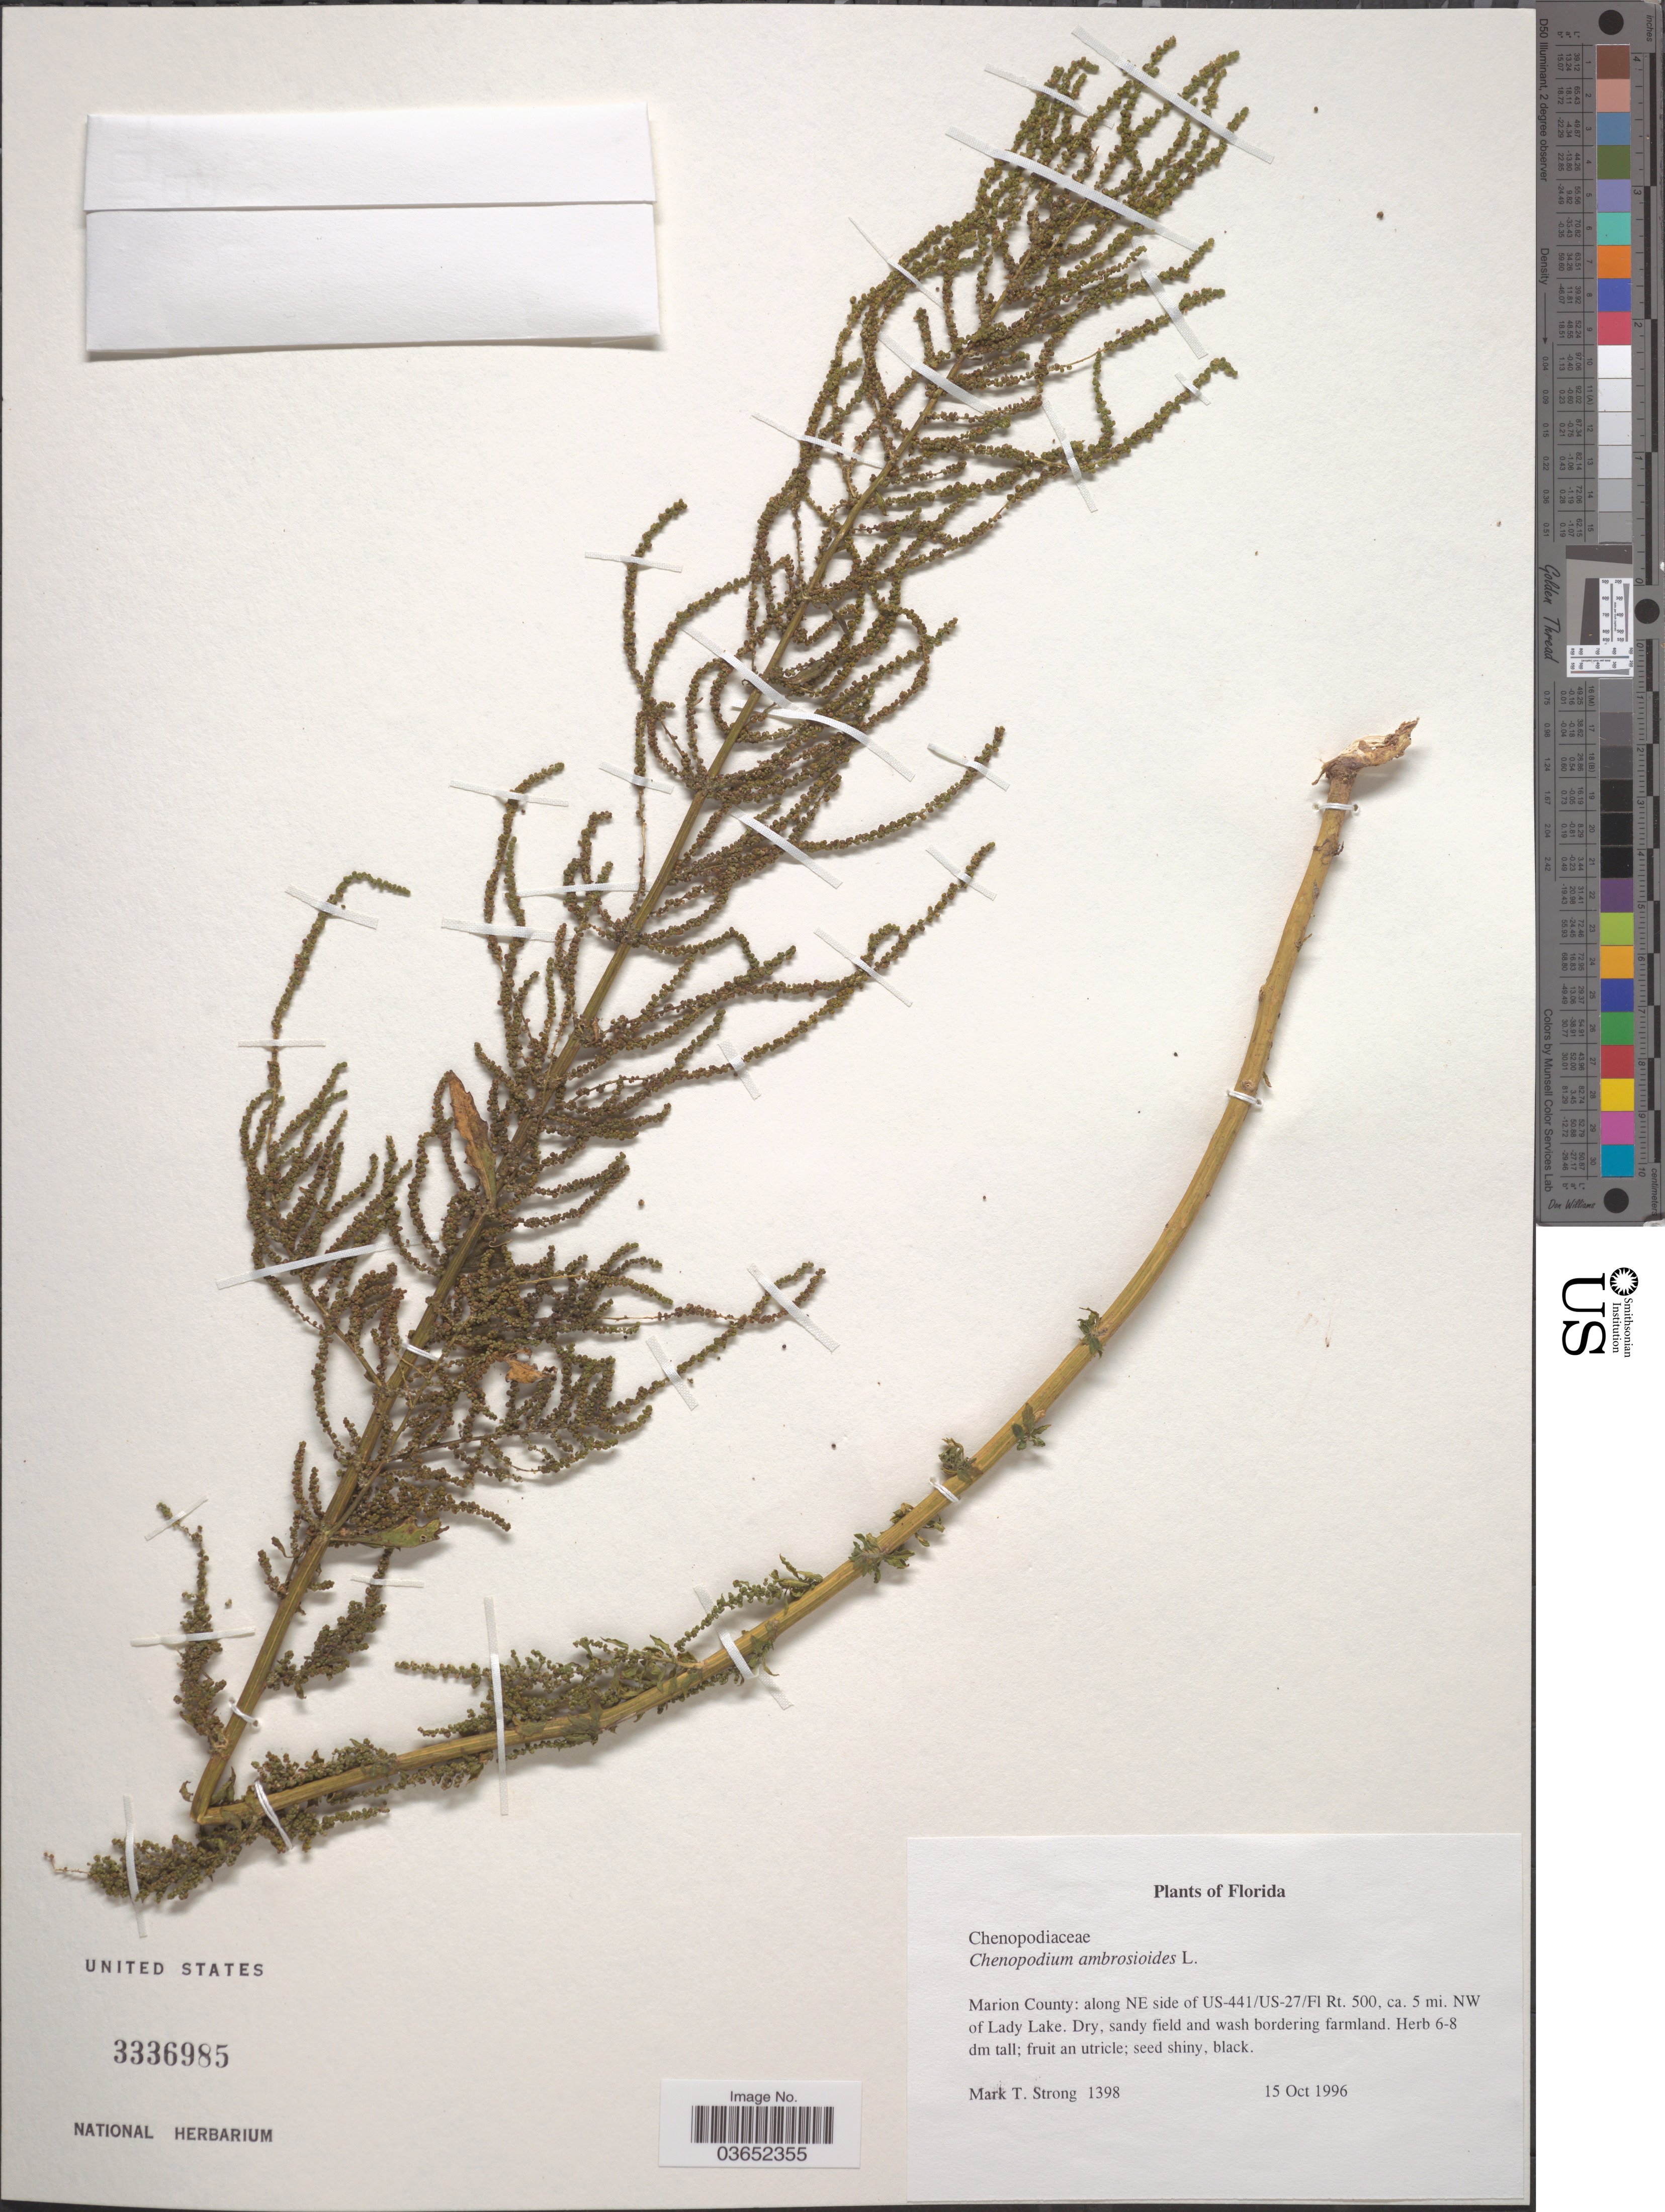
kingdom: Plantae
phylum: Tracheophyta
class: Magnoliopsida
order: Caryophyllales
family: Amaranthaceae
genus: Chenopodium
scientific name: Chenopodium ambrosioides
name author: L.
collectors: M. T. Strong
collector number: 1398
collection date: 1996-10-15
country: United States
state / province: Florida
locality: Marion County: along NE side of US-441/US-27/Fl Rt. 500, ca. 5 mi. NW of Lady Lake.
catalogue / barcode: US 3336985